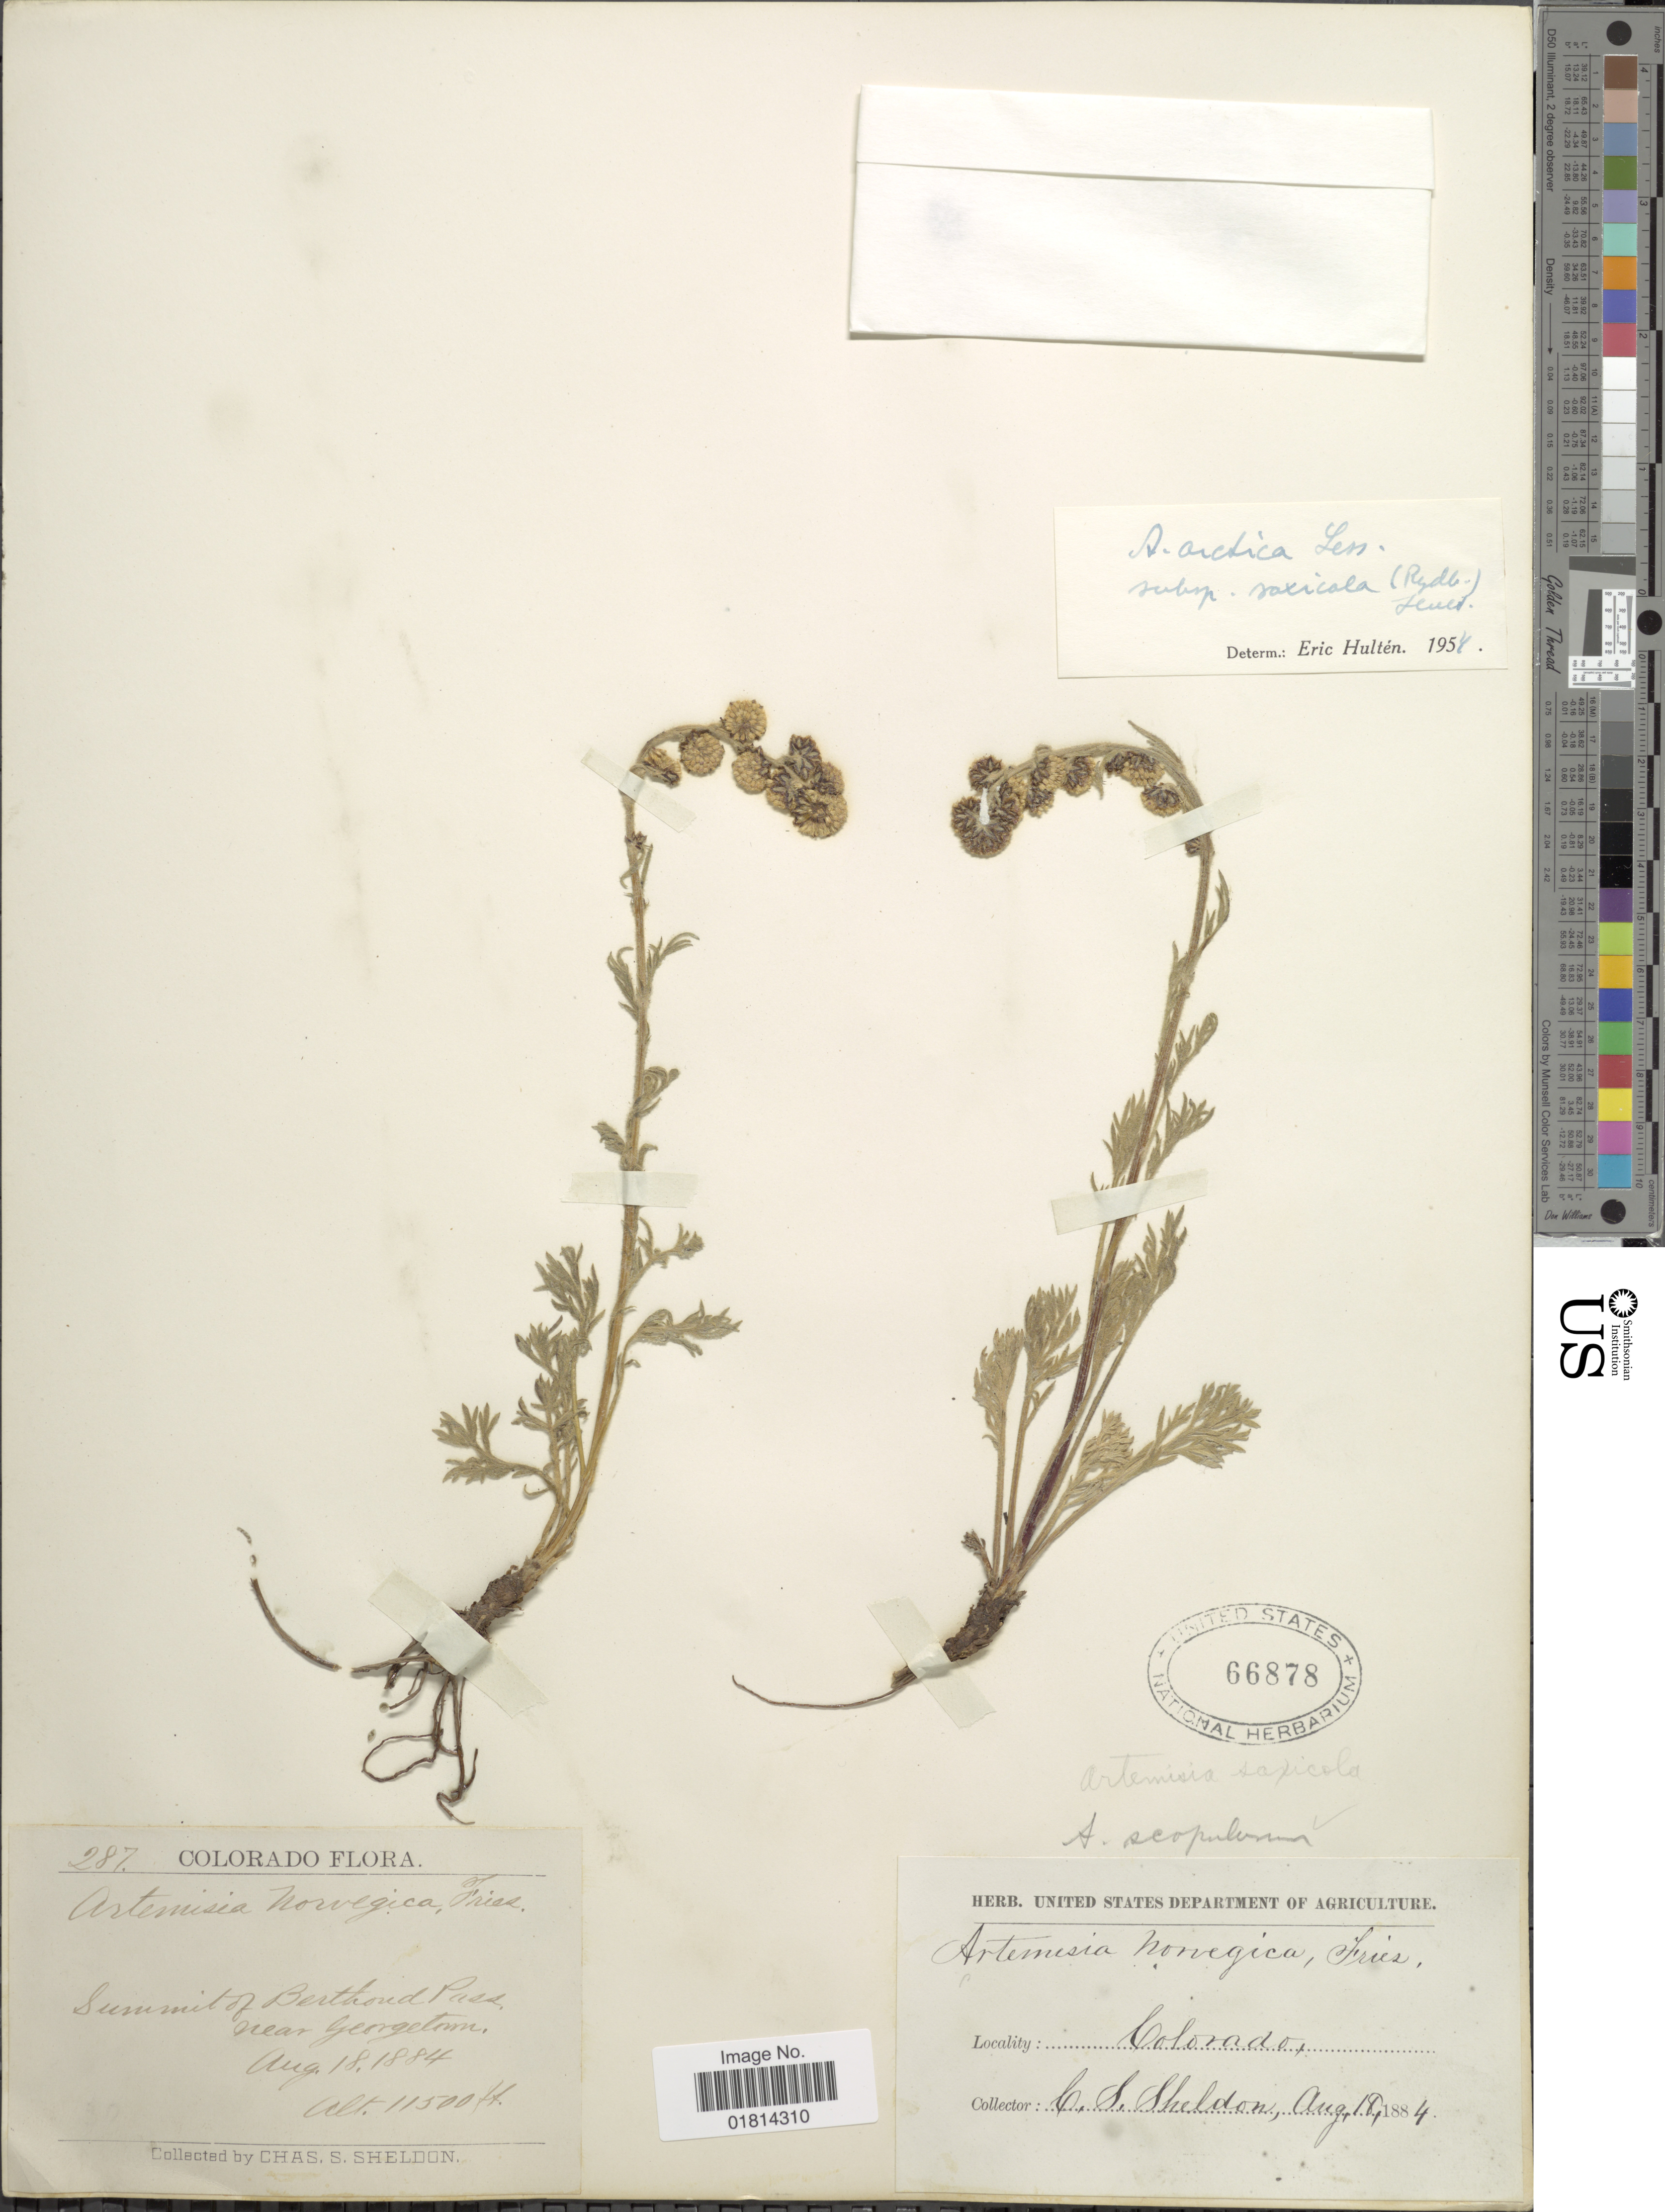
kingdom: Plantae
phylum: Tracheophyta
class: Magnoliopsida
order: Asterales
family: Asteraceae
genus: Artemisia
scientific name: Artemisia arctica subsp. saxicola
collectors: C. S. Sheldon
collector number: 287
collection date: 1884-08-18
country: United States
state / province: Colorado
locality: Summit of Berthoud Pass, near Georgetown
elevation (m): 3505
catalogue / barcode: US 66878